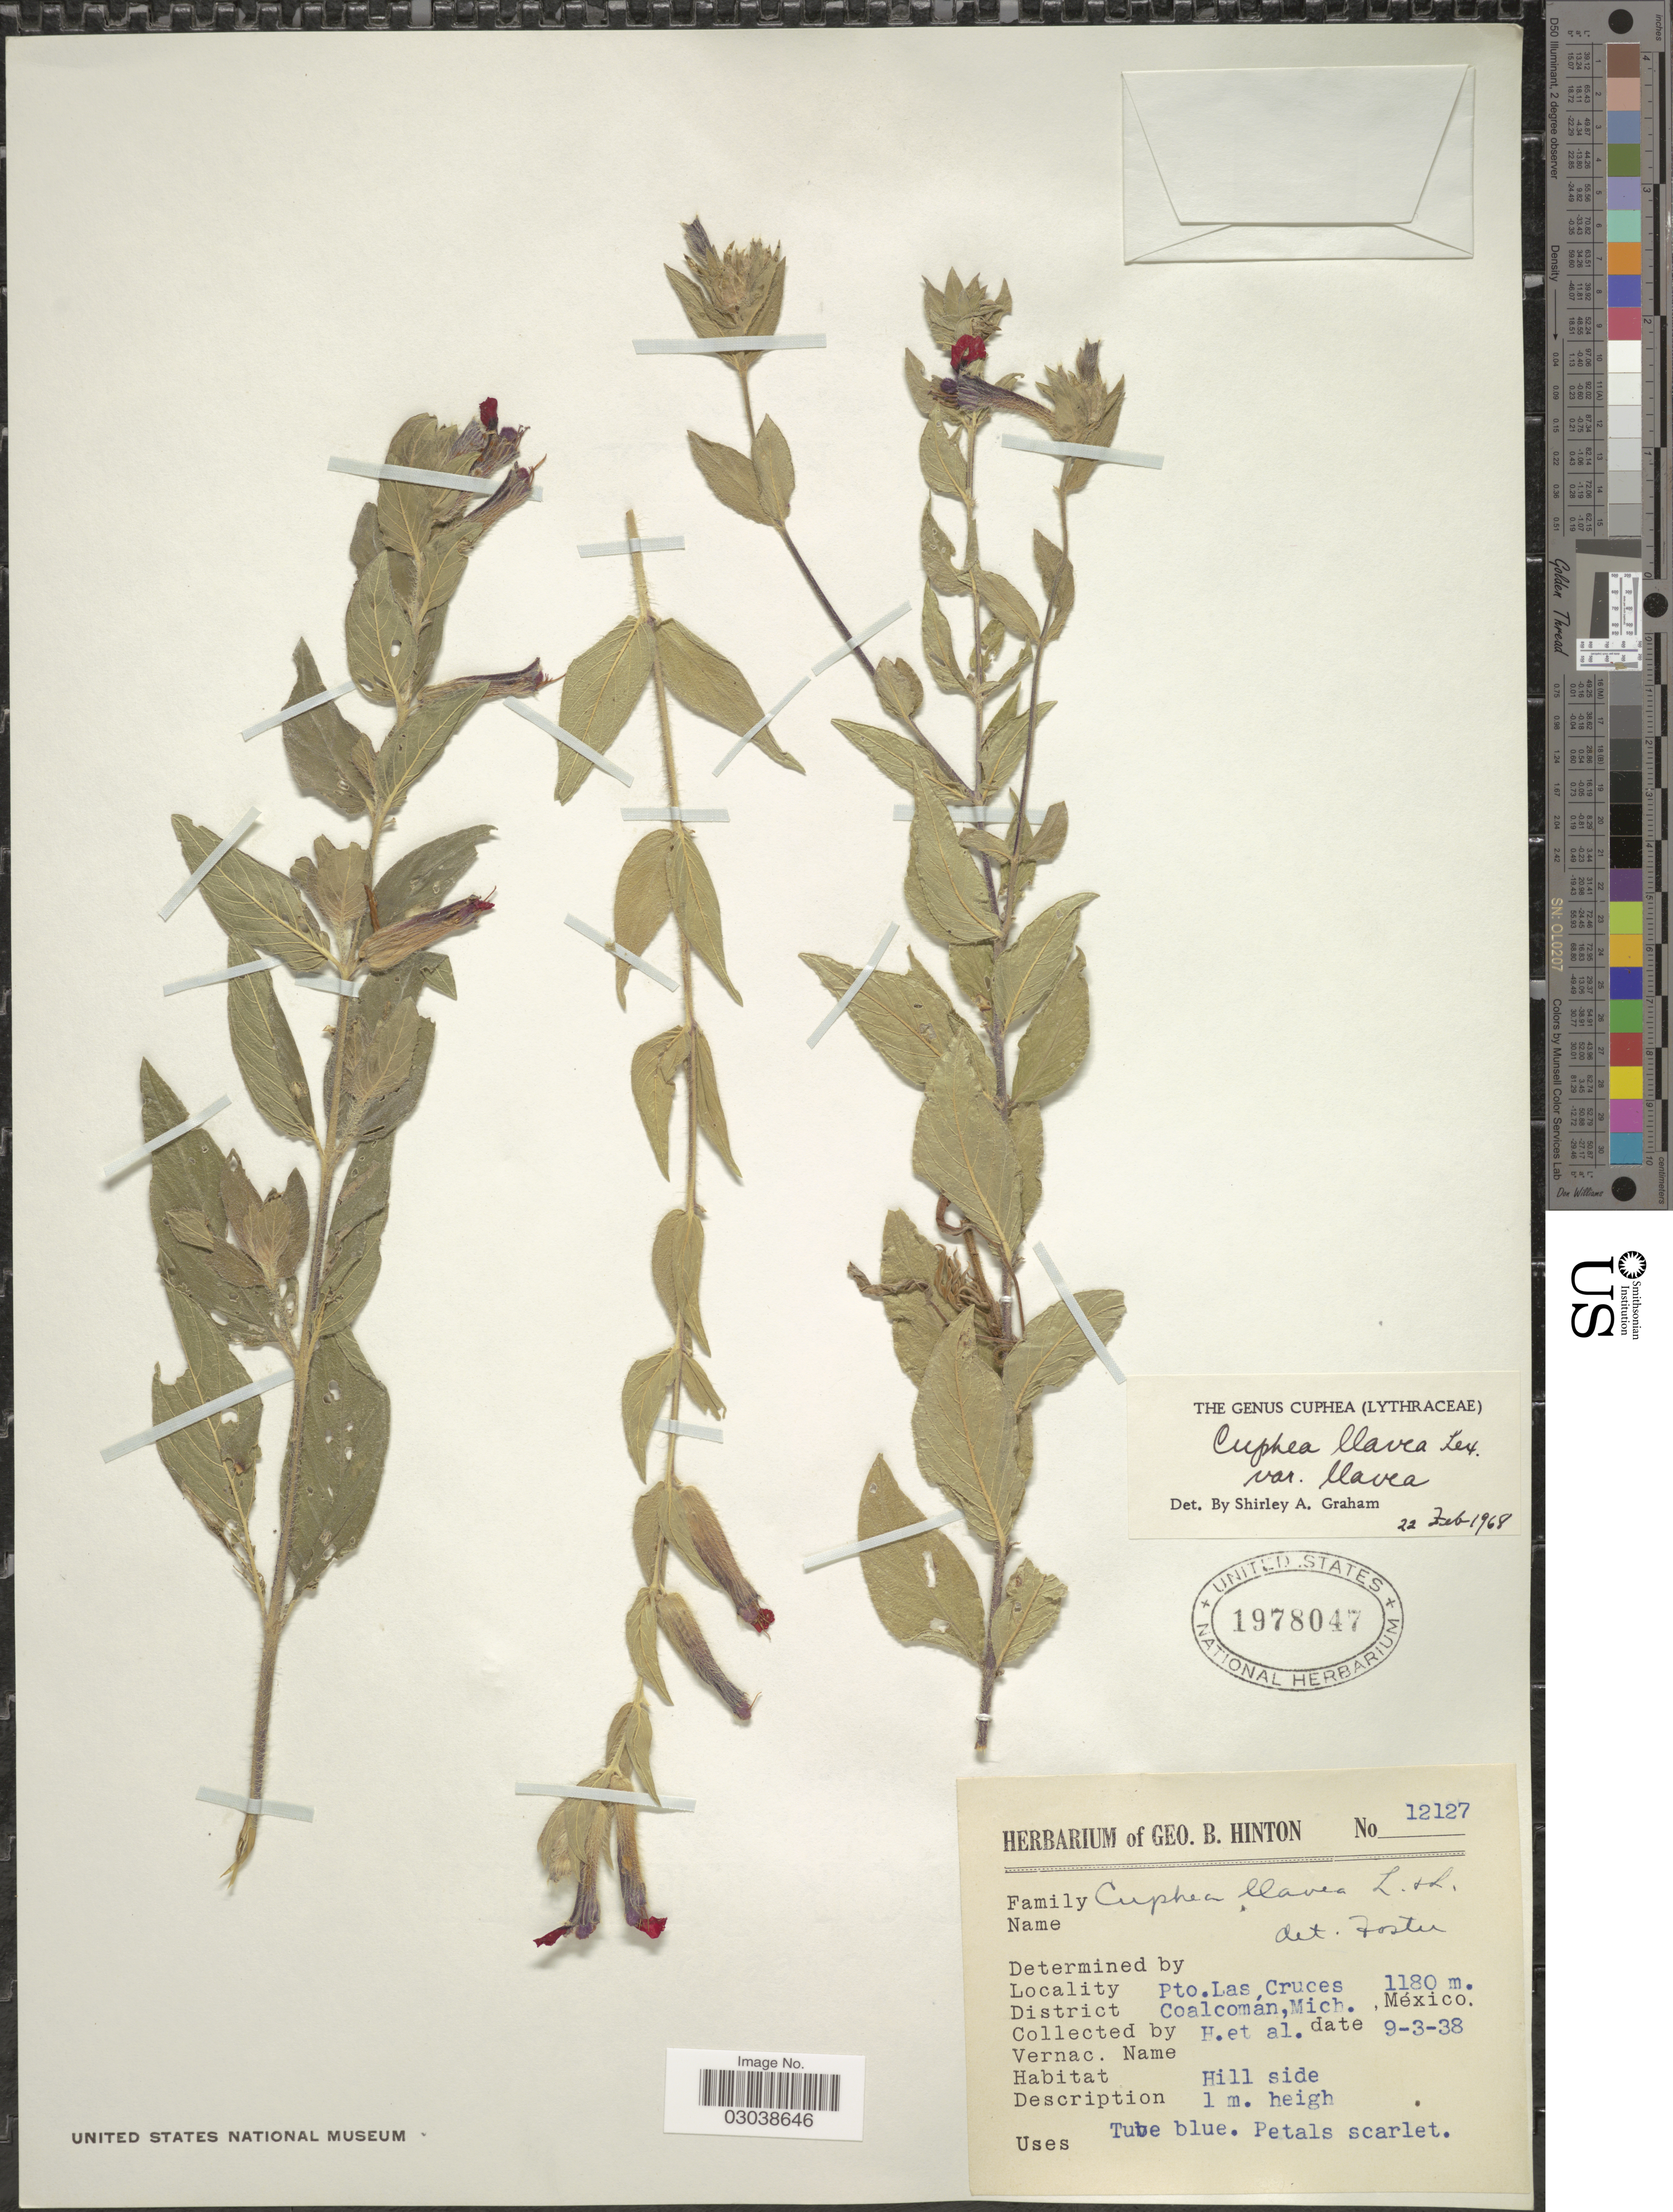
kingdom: Plantae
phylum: Tracheophyta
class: Magnoliopsida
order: Myrtales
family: Lythraceae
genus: Cuphea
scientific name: Cuphea llavea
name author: Lex.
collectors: G. B. Hinton & et al.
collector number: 12127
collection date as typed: Transcribed d/m/y: 9/3/38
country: Mexico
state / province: Michoacán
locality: Pto. Las Cruces, District Coalcoman, Mich.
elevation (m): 1180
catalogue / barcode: US 1978047